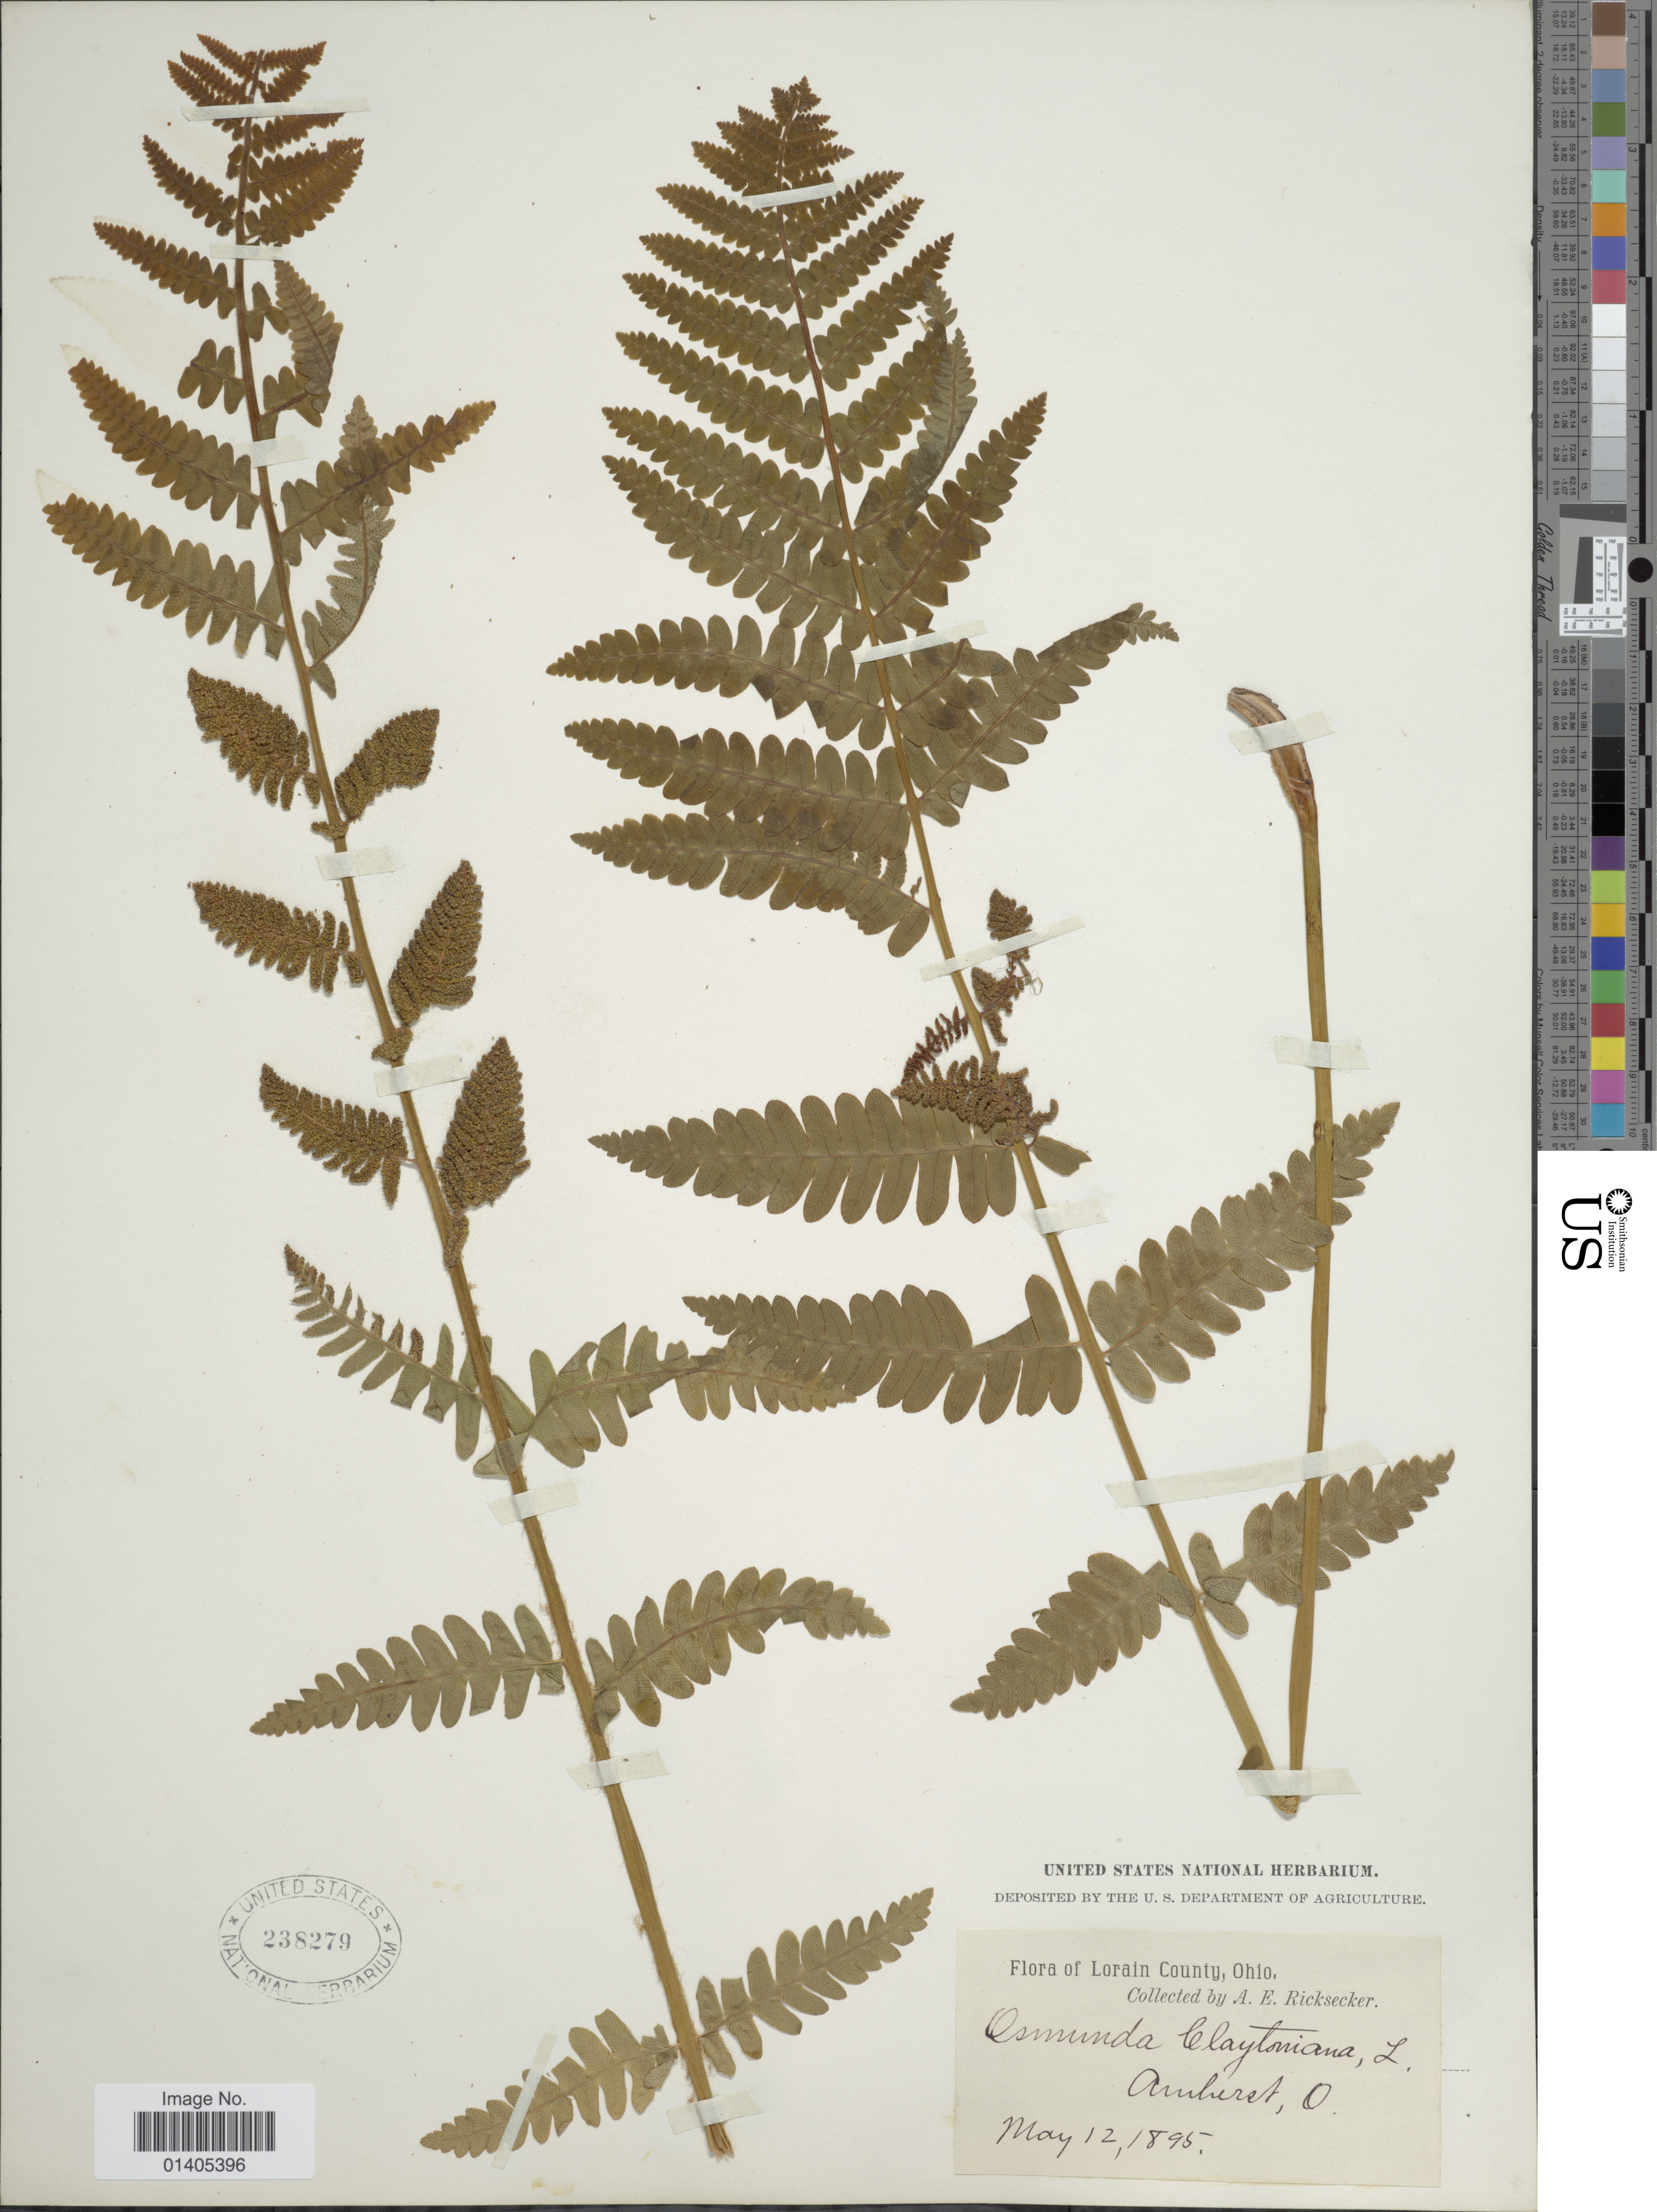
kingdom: Plantae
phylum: Tracheophyta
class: Polypodiopsida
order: Osmundales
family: Osmundaceae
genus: Osmunda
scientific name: Osmunda claytoniana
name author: (L.) Tagawa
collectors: A. E. Ricksecker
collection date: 1895-05-12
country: United States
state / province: Ohio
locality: Lorain County, Amherst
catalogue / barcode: US 238279